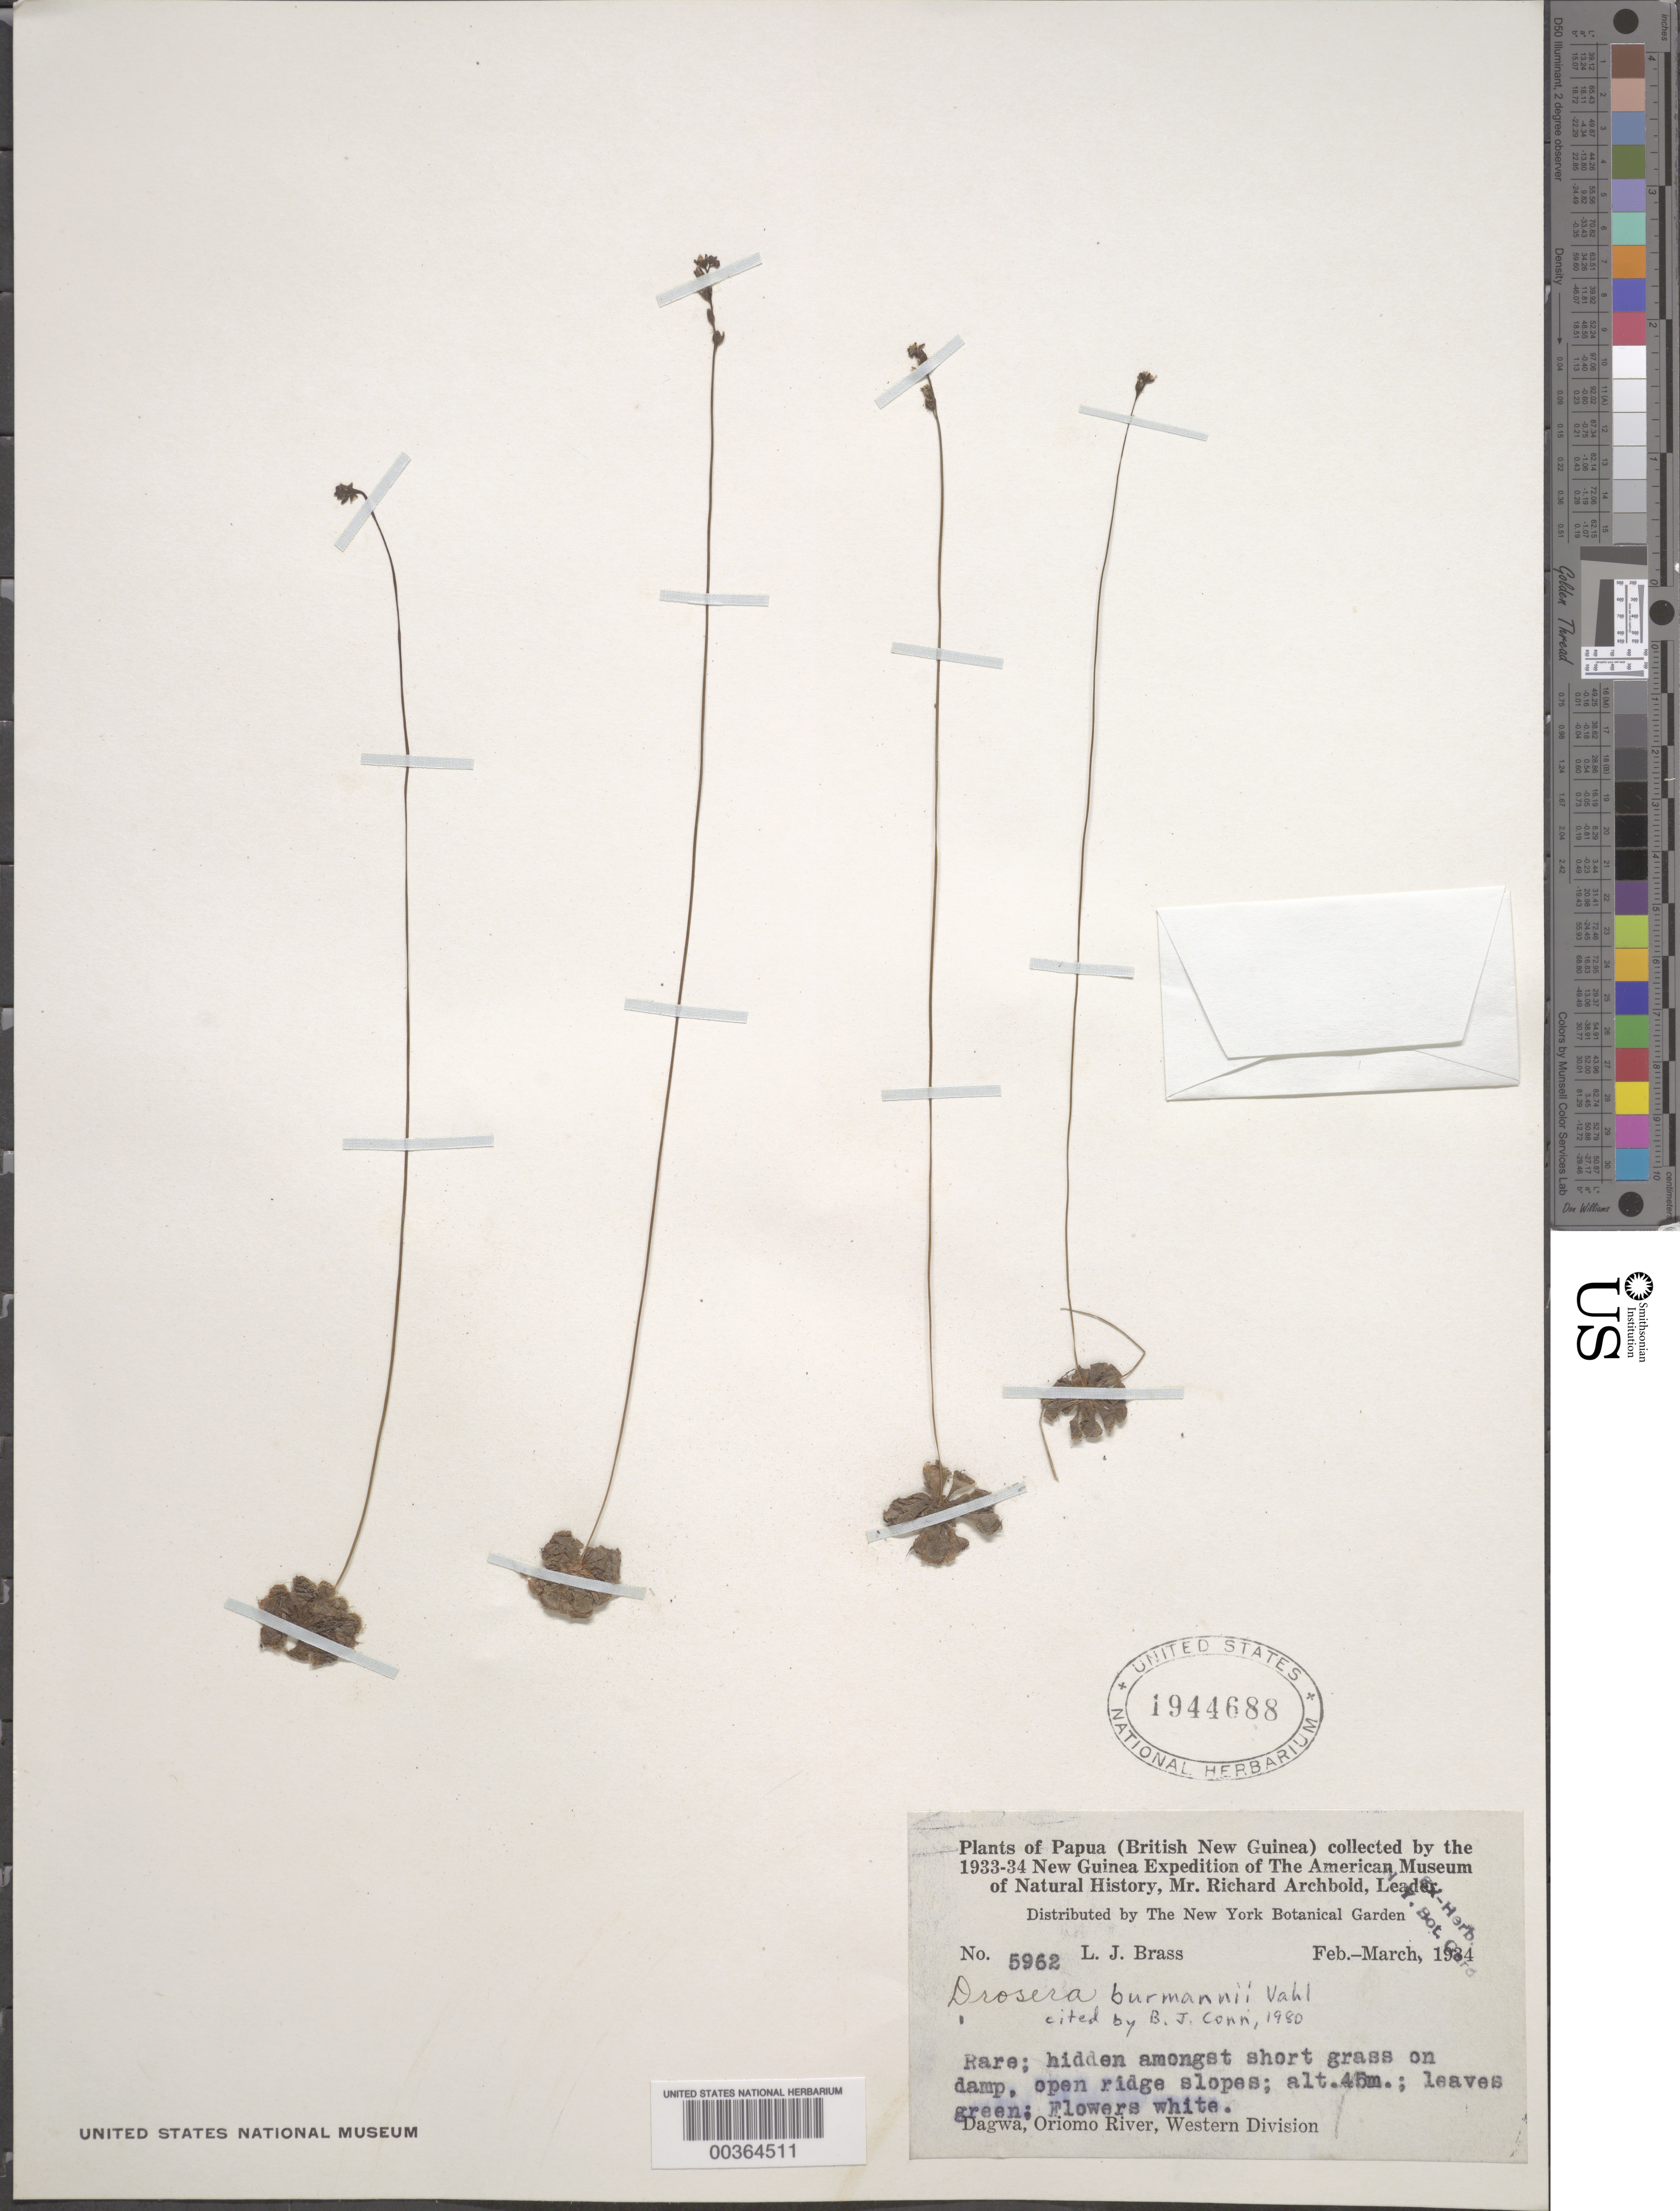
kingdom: Plantae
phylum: Tracheophyta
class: Magnoliopsida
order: Caryophyllales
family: Droseraceae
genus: Drosera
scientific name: Drosera burmannii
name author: Vahl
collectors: L. J. Brass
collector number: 5962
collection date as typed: Feb 1934 to -- Mar 1934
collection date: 1934-02/1934-03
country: Papua New Guinea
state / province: Western Highlands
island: New Guinea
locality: Dagwa, oriomo river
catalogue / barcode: US 1944688